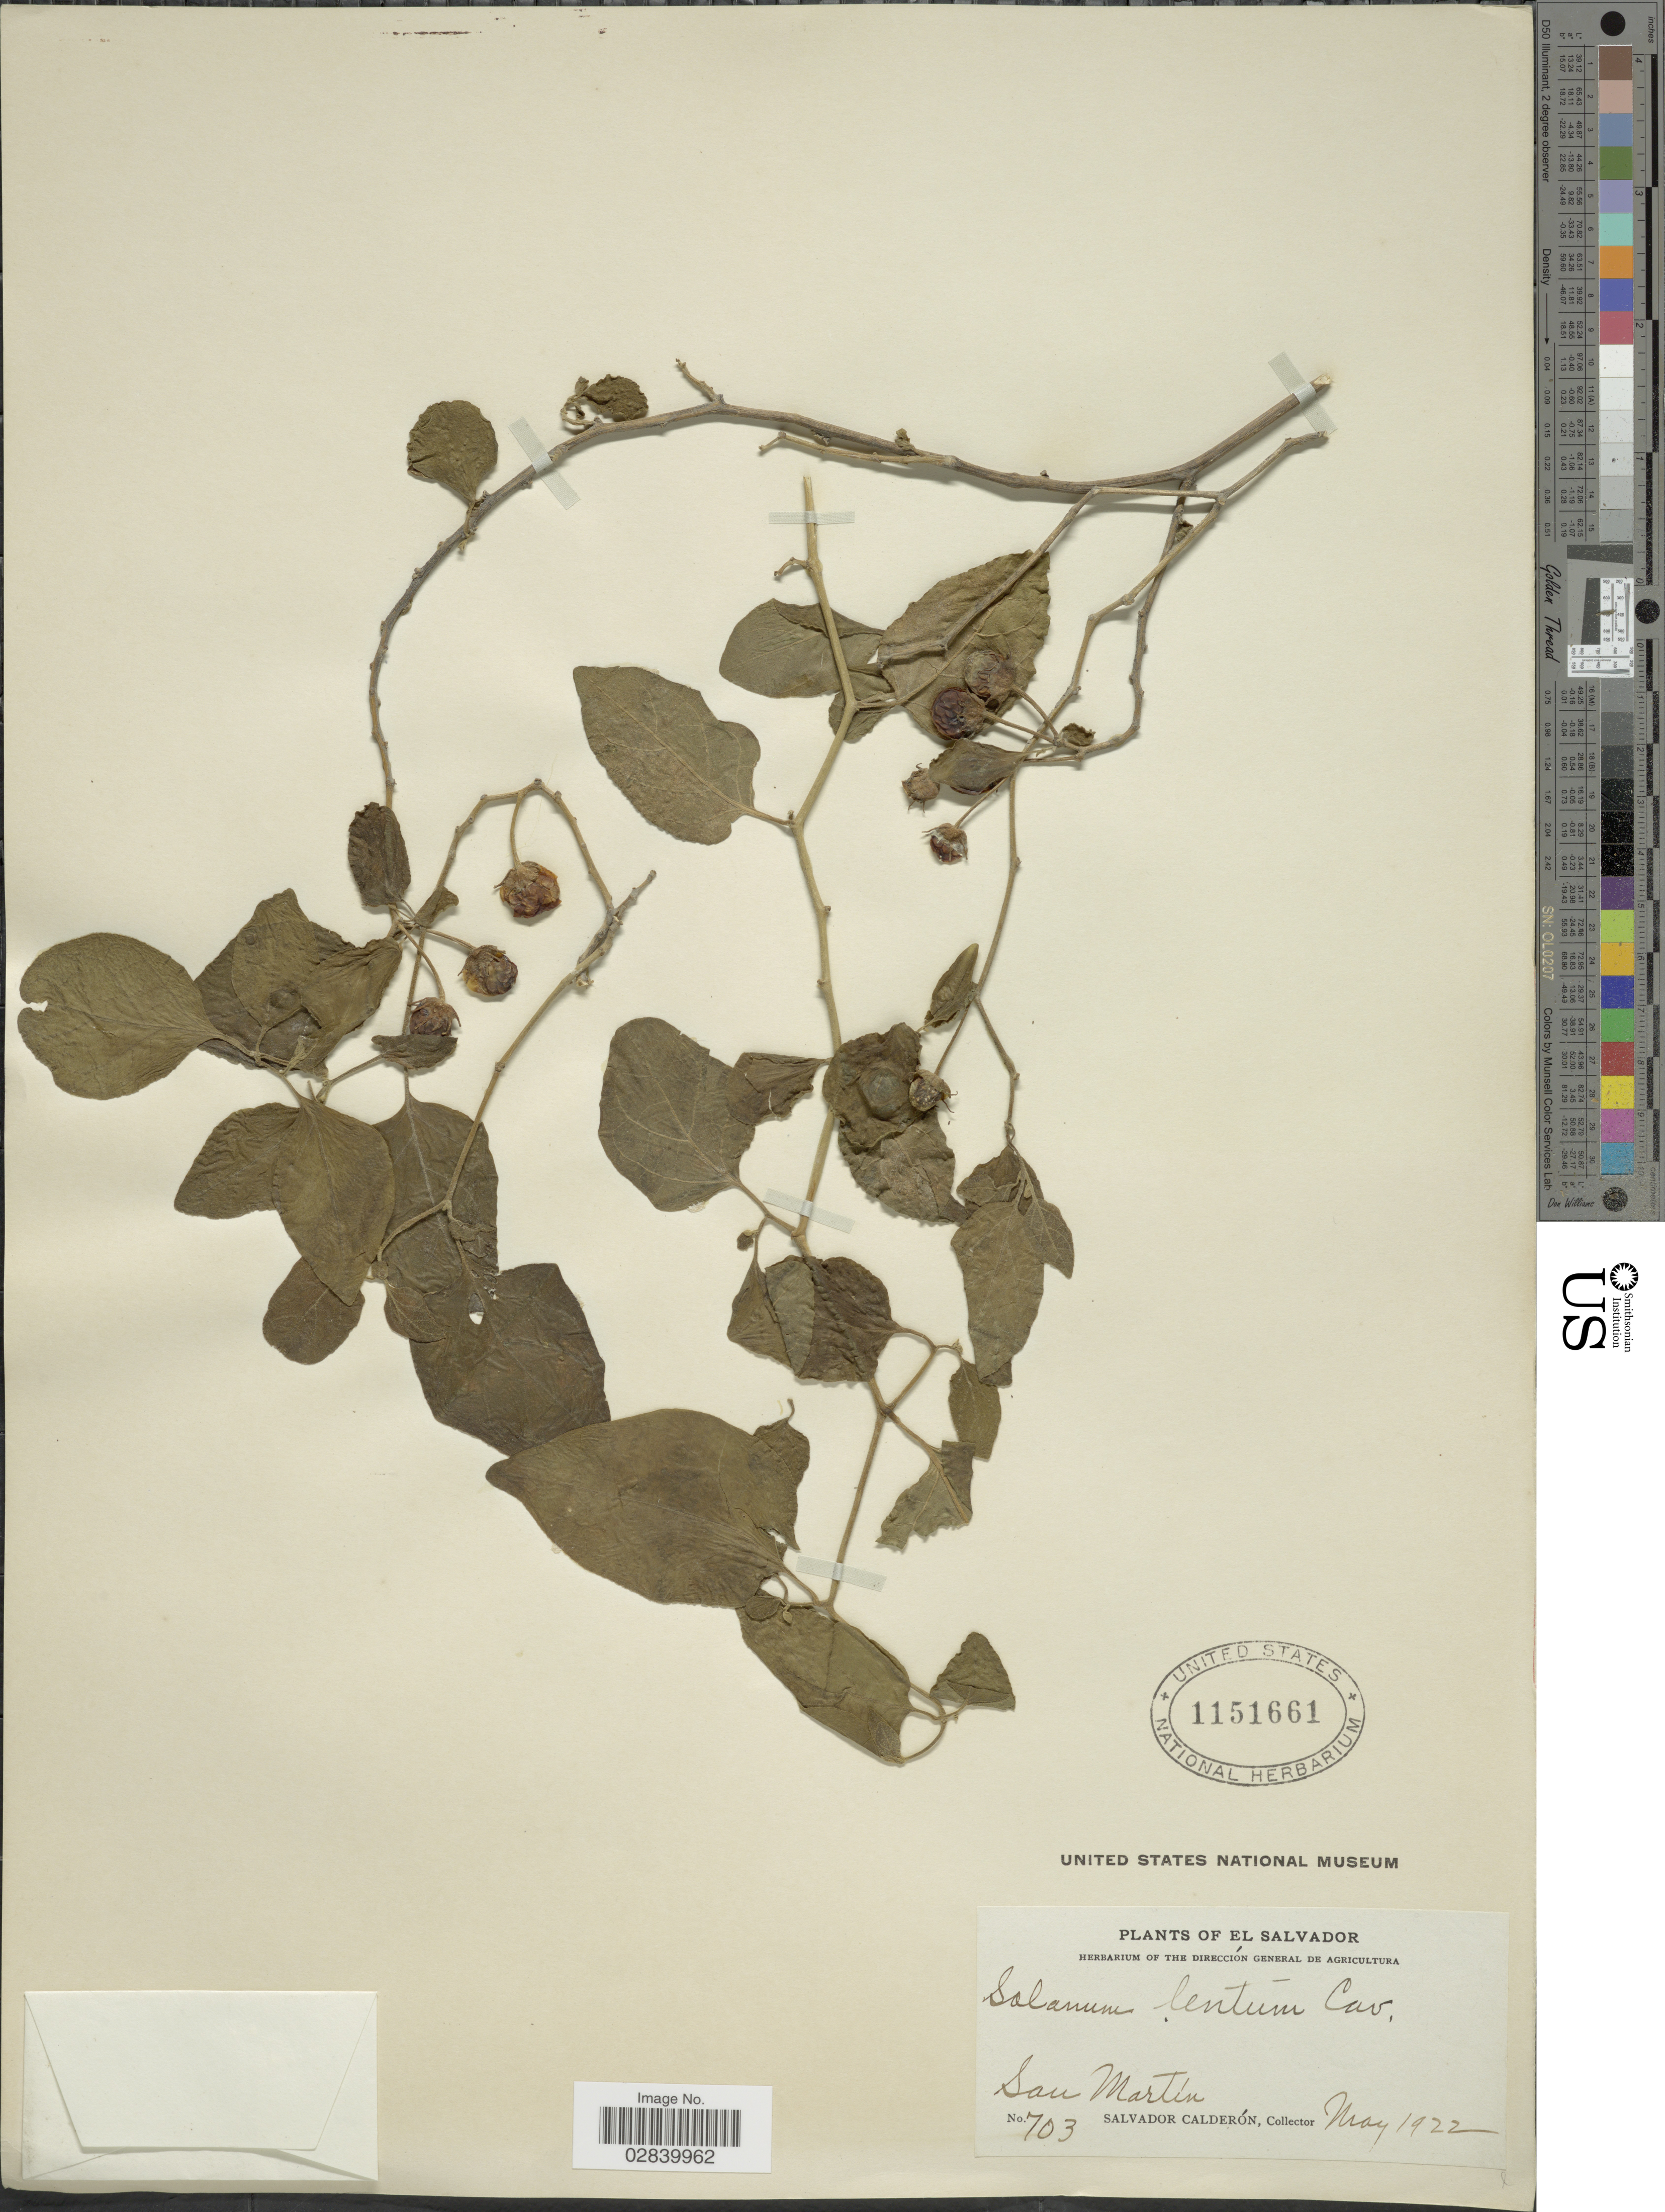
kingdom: Plantae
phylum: Tracheophyta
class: Magnoliopsida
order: Solanales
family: Solanaceae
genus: Lycianthes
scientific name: Lycianthes lenta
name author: (Cav.) Bitter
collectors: S. Calderón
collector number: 703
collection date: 1922-05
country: El Salvador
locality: San Martín.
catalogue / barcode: US 1151661